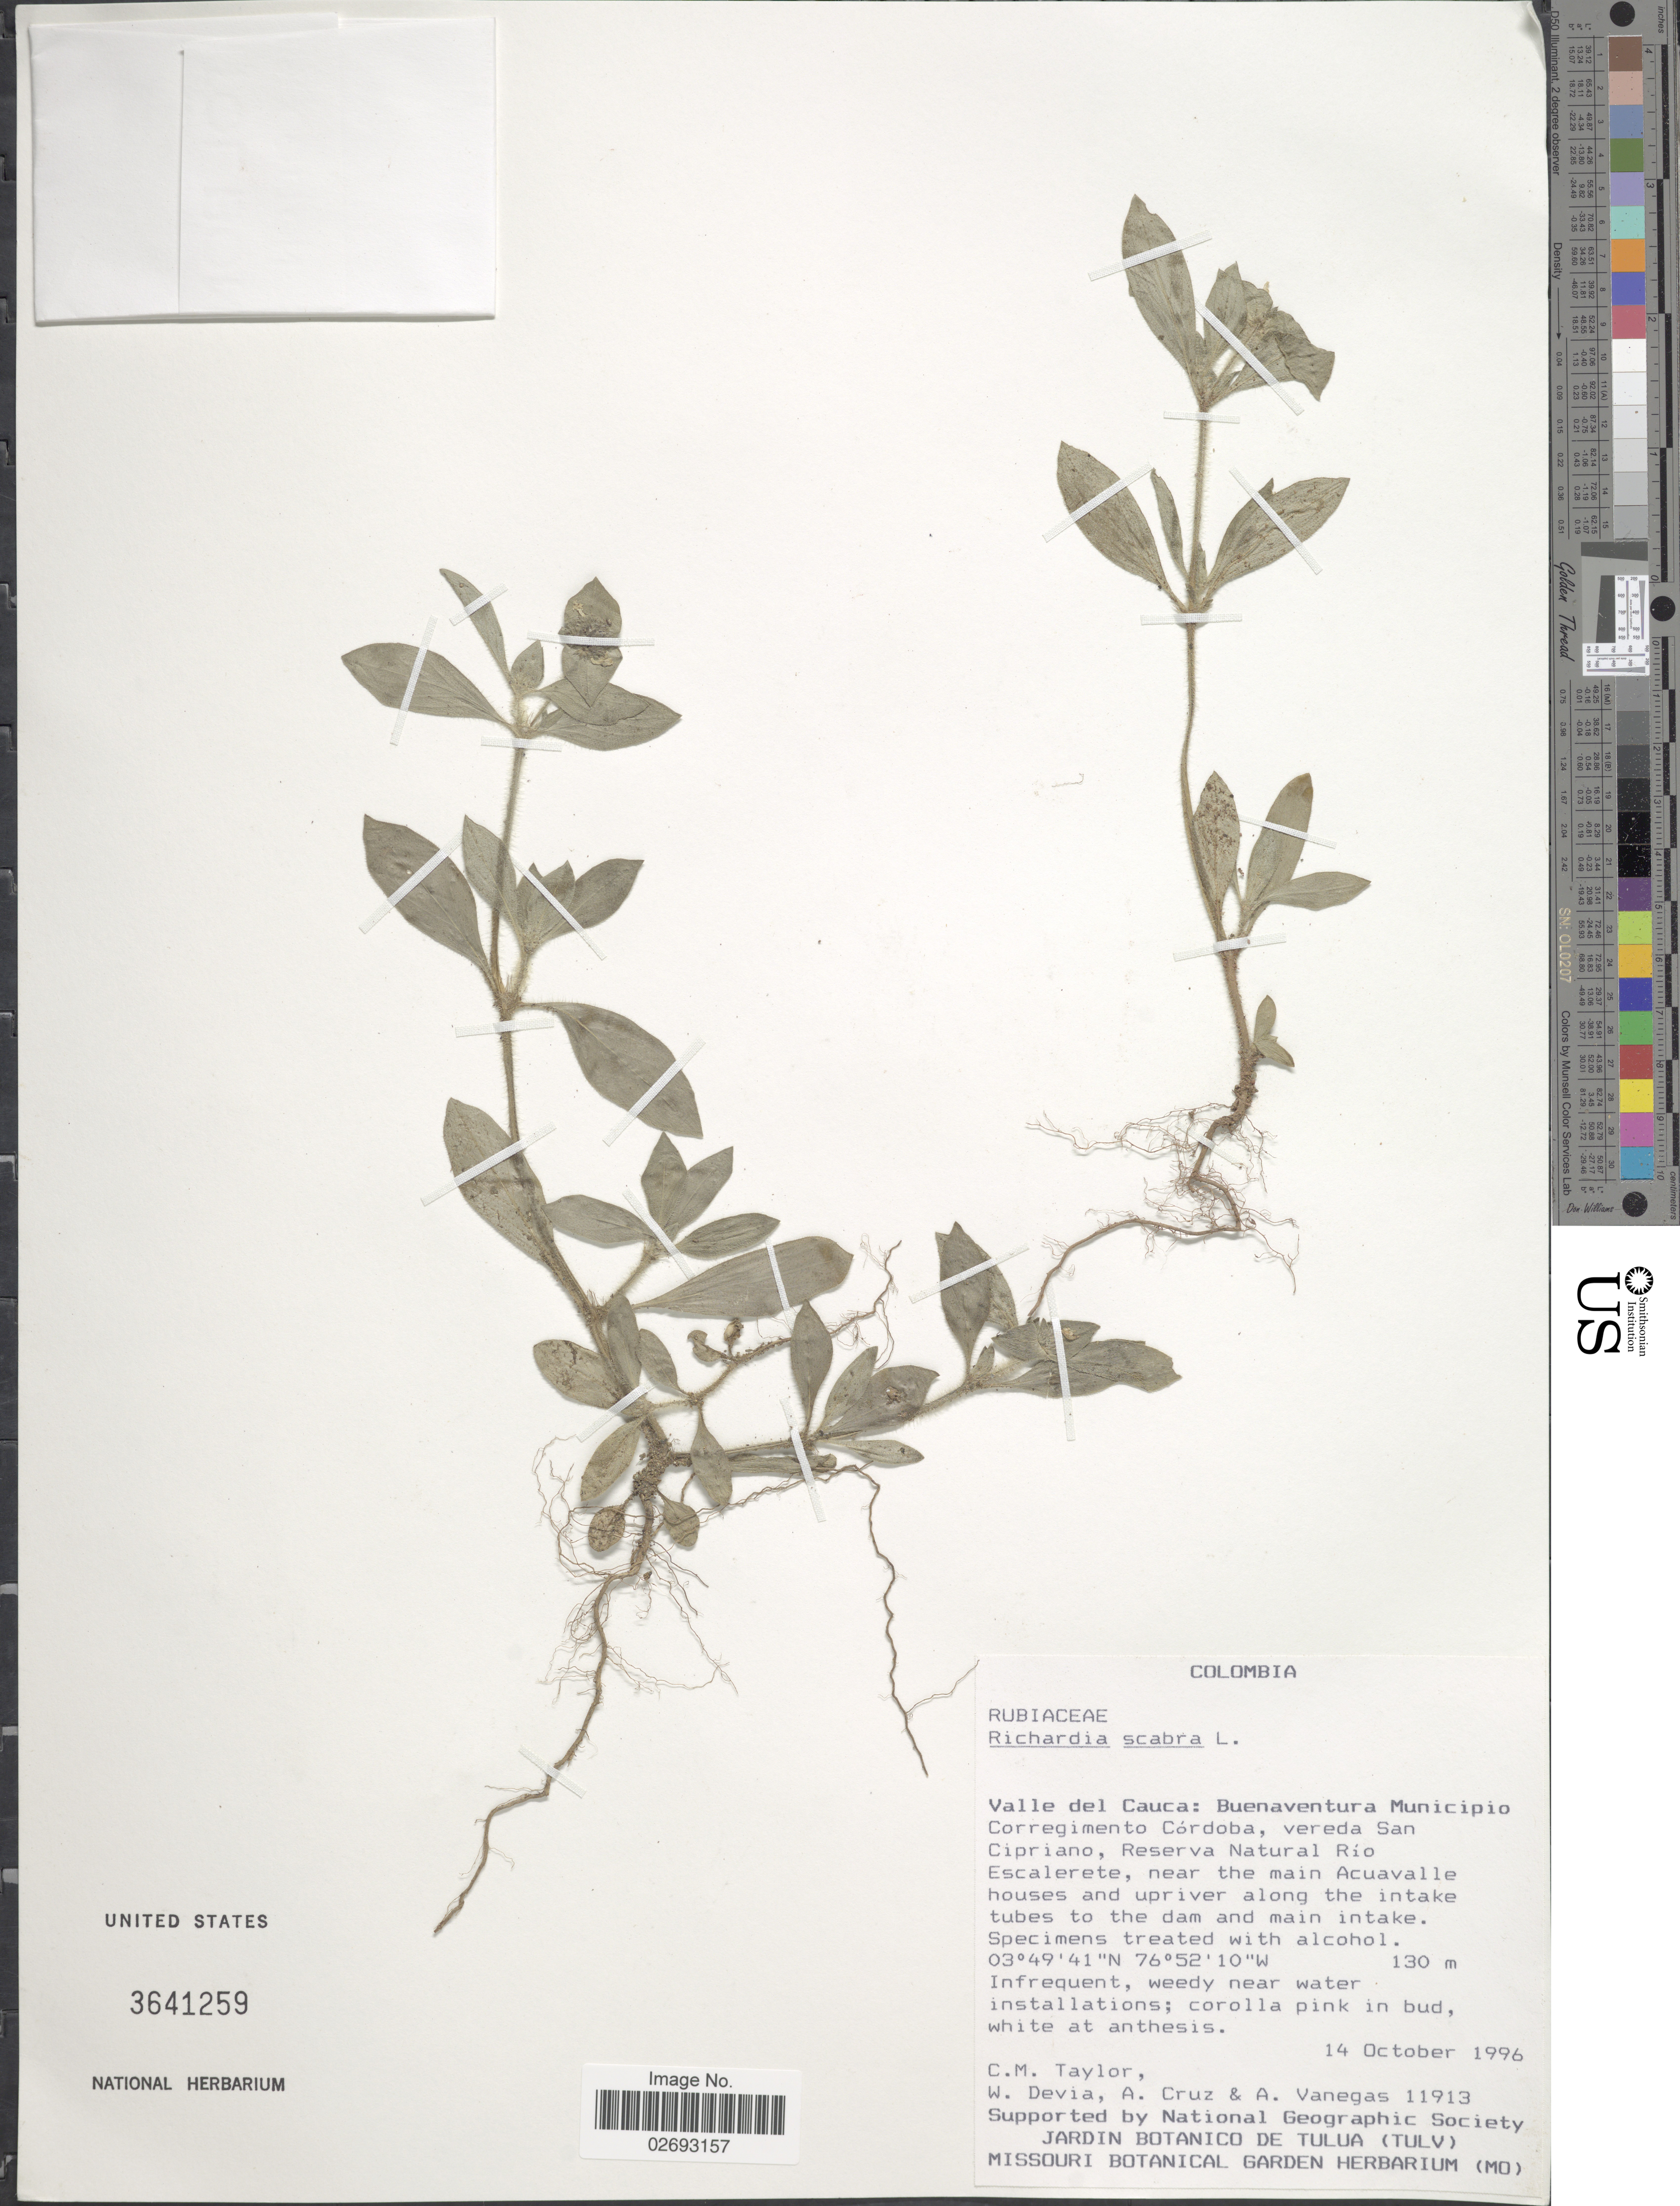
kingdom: Plantae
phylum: Tracheophyta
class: Magnoliopsida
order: Gentianales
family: Rubiaceae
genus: Richardia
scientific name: Richardia scabra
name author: L.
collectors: C. M. Taylor, W. Devia, A. Cruz & A. Vanegas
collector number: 11913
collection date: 1996-10-14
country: Colombia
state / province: Valle del Cauca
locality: Buenaventura Municipio Corregimento Cordoba, vereda San Cipriano, Reserva Natural Rio Escalerete, near the main Acuavalle houses and upriver along the intake tubes to the dam and main intake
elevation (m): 130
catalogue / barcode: US 3641259